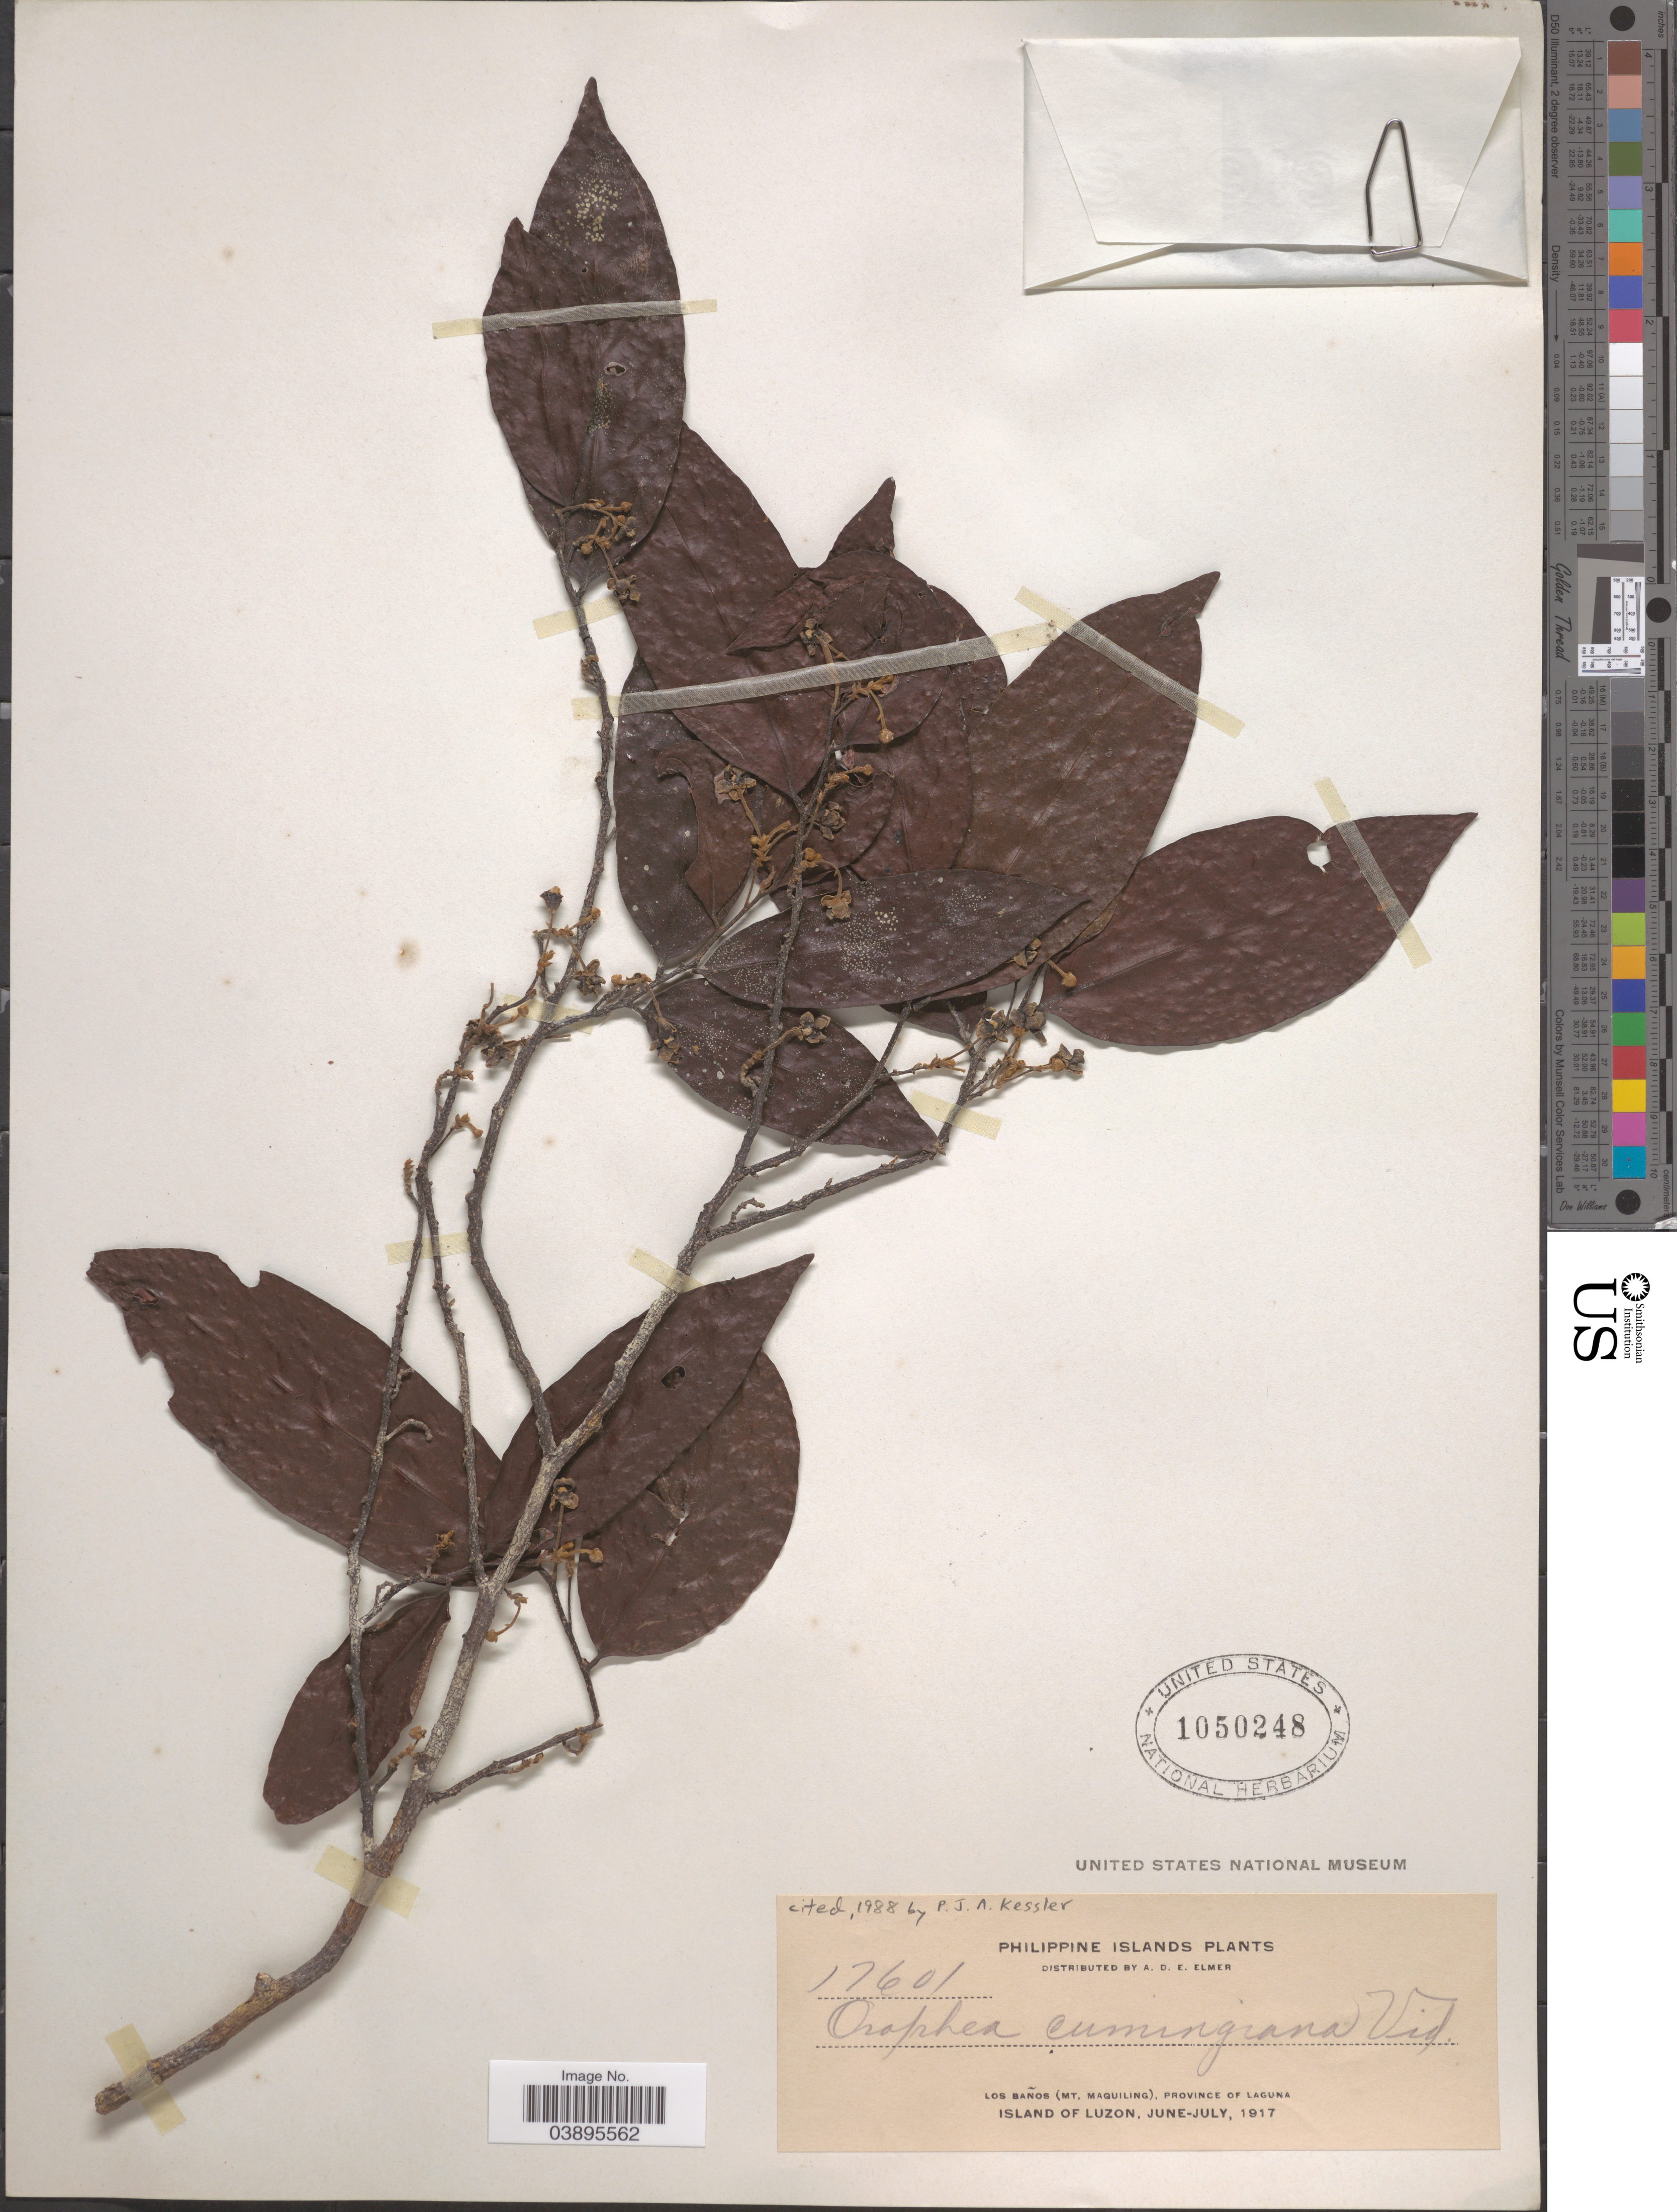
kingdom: Plantae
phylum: Tracheophyta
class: Magnoliopsida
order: Magnoliales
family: Annonaceae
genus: Orophea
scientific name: Orophea cumingiana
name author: S. Vidal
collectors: A. D. E. Elmer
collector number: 17601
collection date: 1917-06/1917-07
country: Philippines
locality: Los Baños (Mt. Maquiling), Province of Laguna. Island of Luzon.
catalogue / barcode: US 1050248